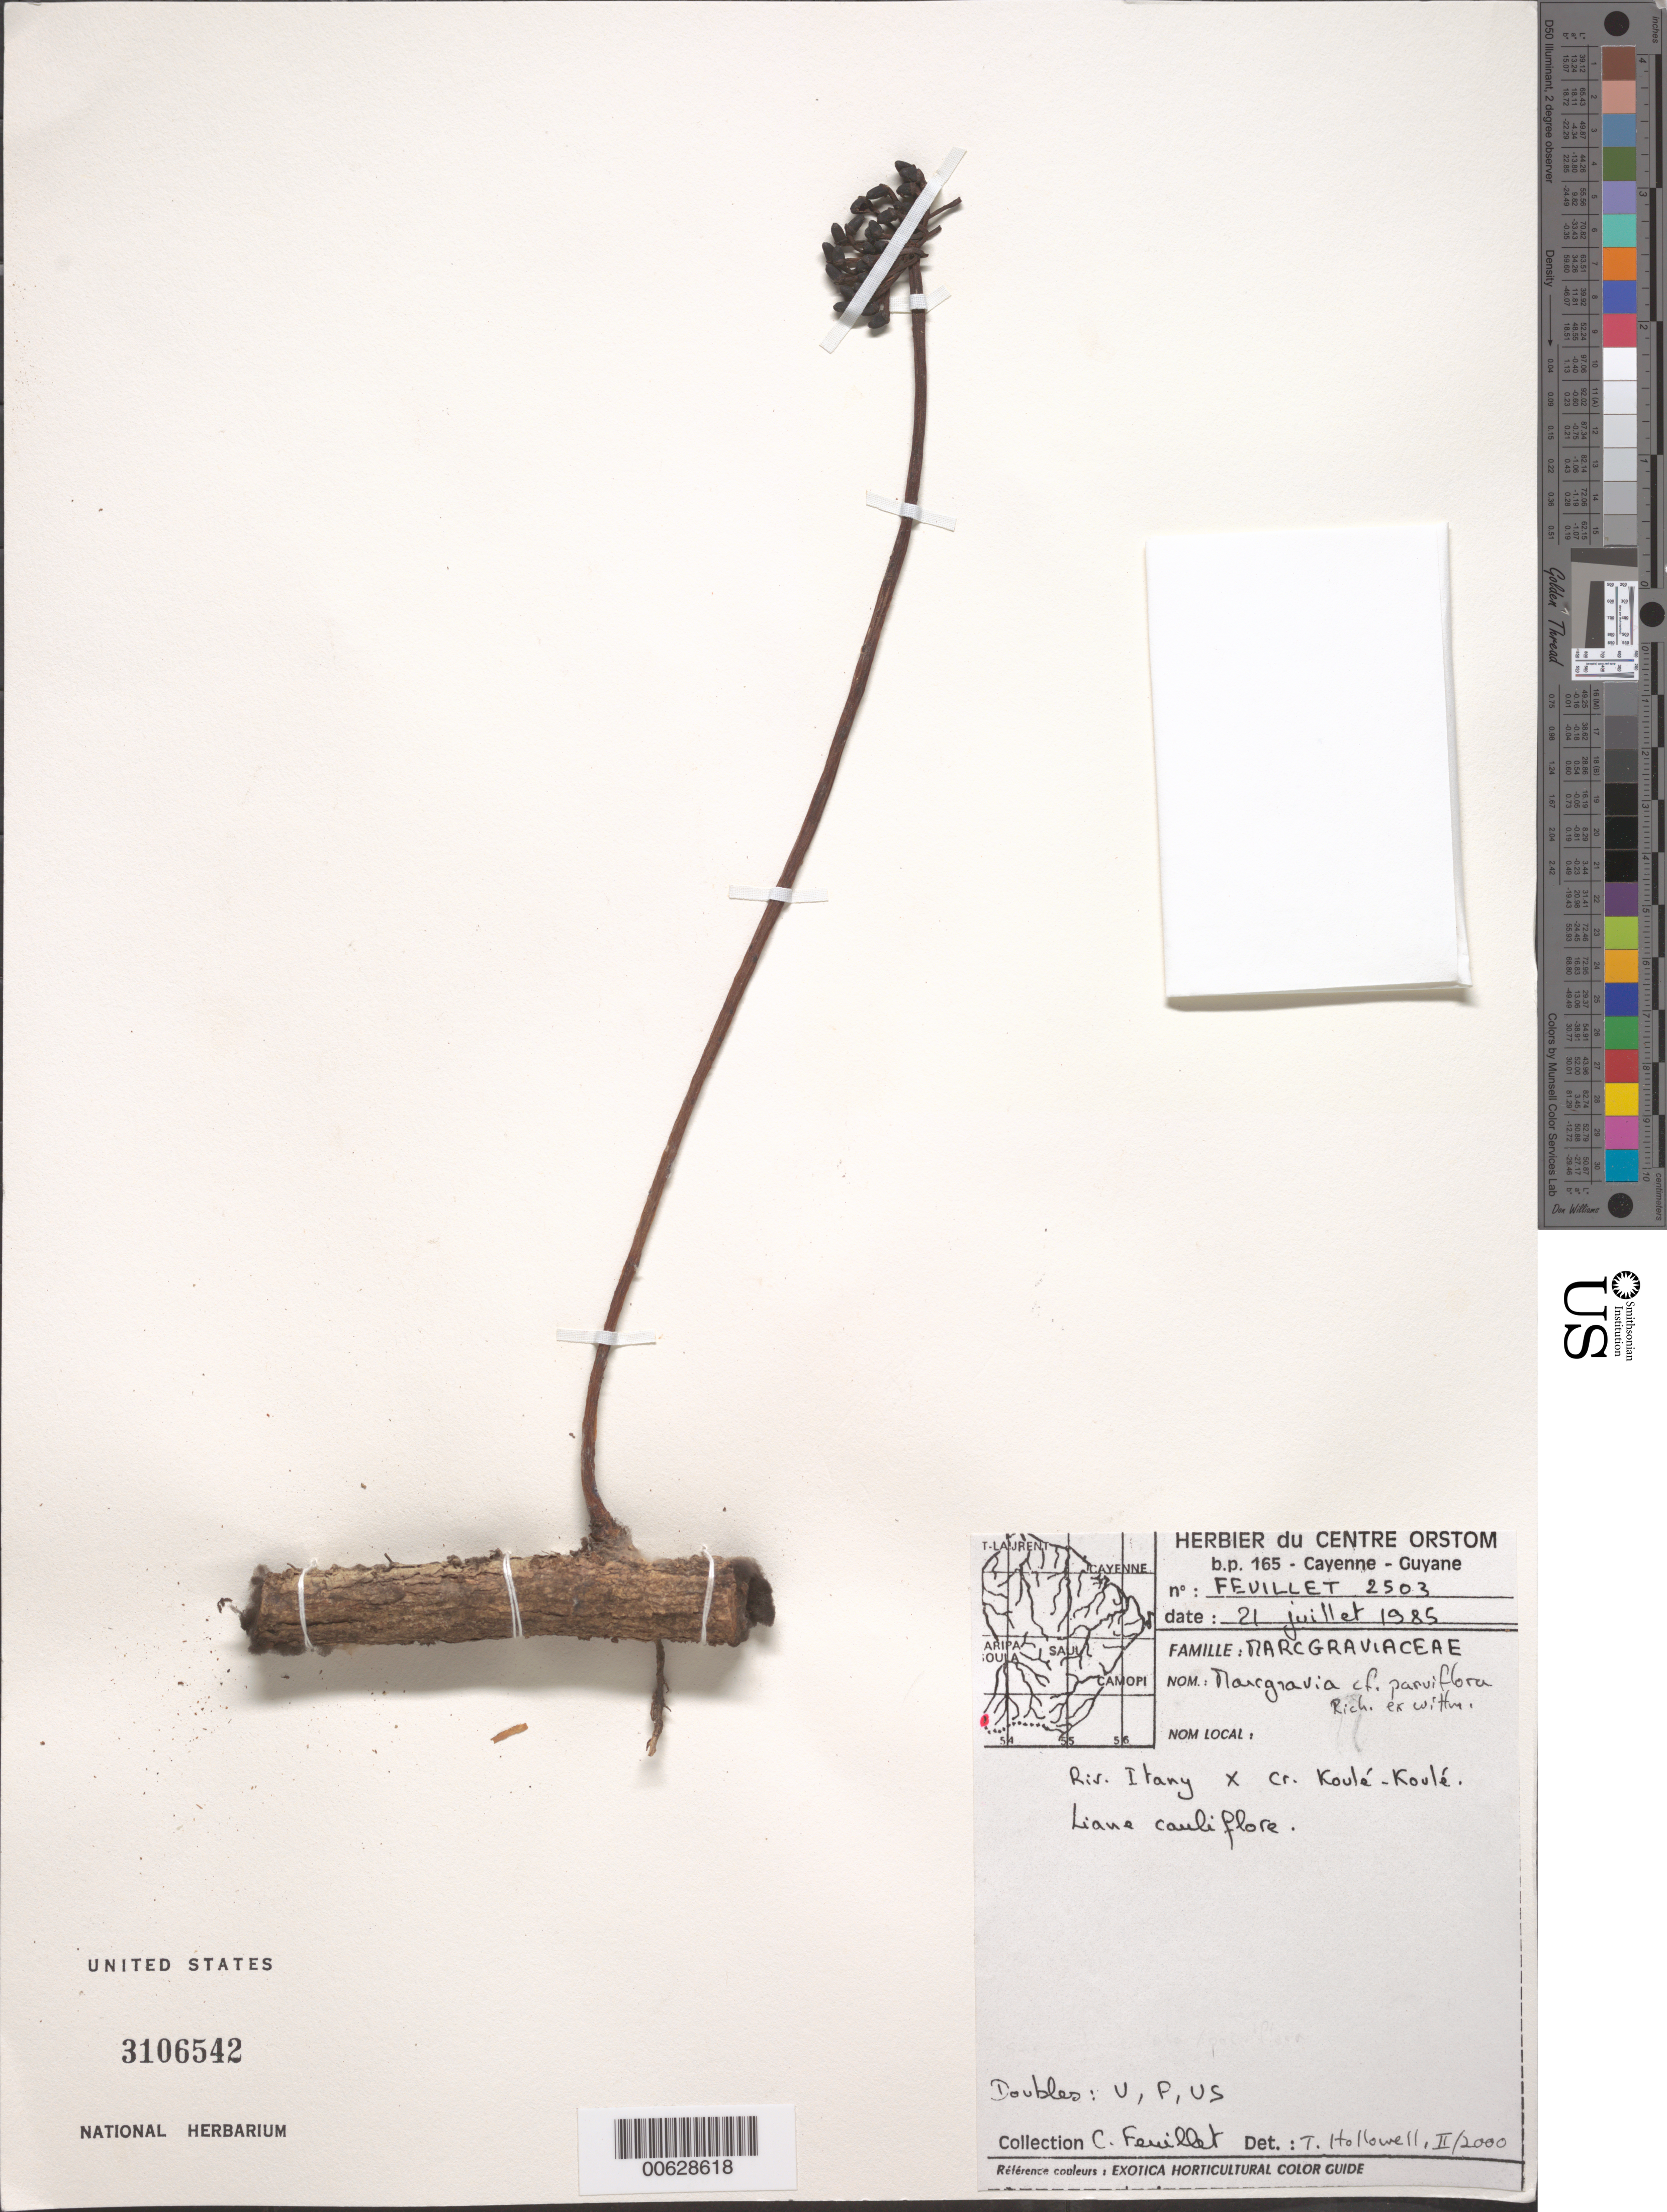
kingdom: Plantae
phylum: Tracheophyta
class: Magnoliopsida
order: Ericales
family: Marcgraviaceae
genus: Marcgravia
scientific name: Marcgravia parviflora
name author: Rich. ex Wittm.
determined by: Hollowell, T. H., (BOT), Smithsonian Institution - National Museum of Natural History (UNITED STATES)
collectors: C. Feuillet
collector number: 2503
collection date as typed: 21 Jul 1985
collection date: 1985-07-21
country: French Guiana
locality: Rivière Itany, confluent avec de la crique Koulé-Koulé, Monts Tumuc-Humac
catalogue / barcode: US 3106542